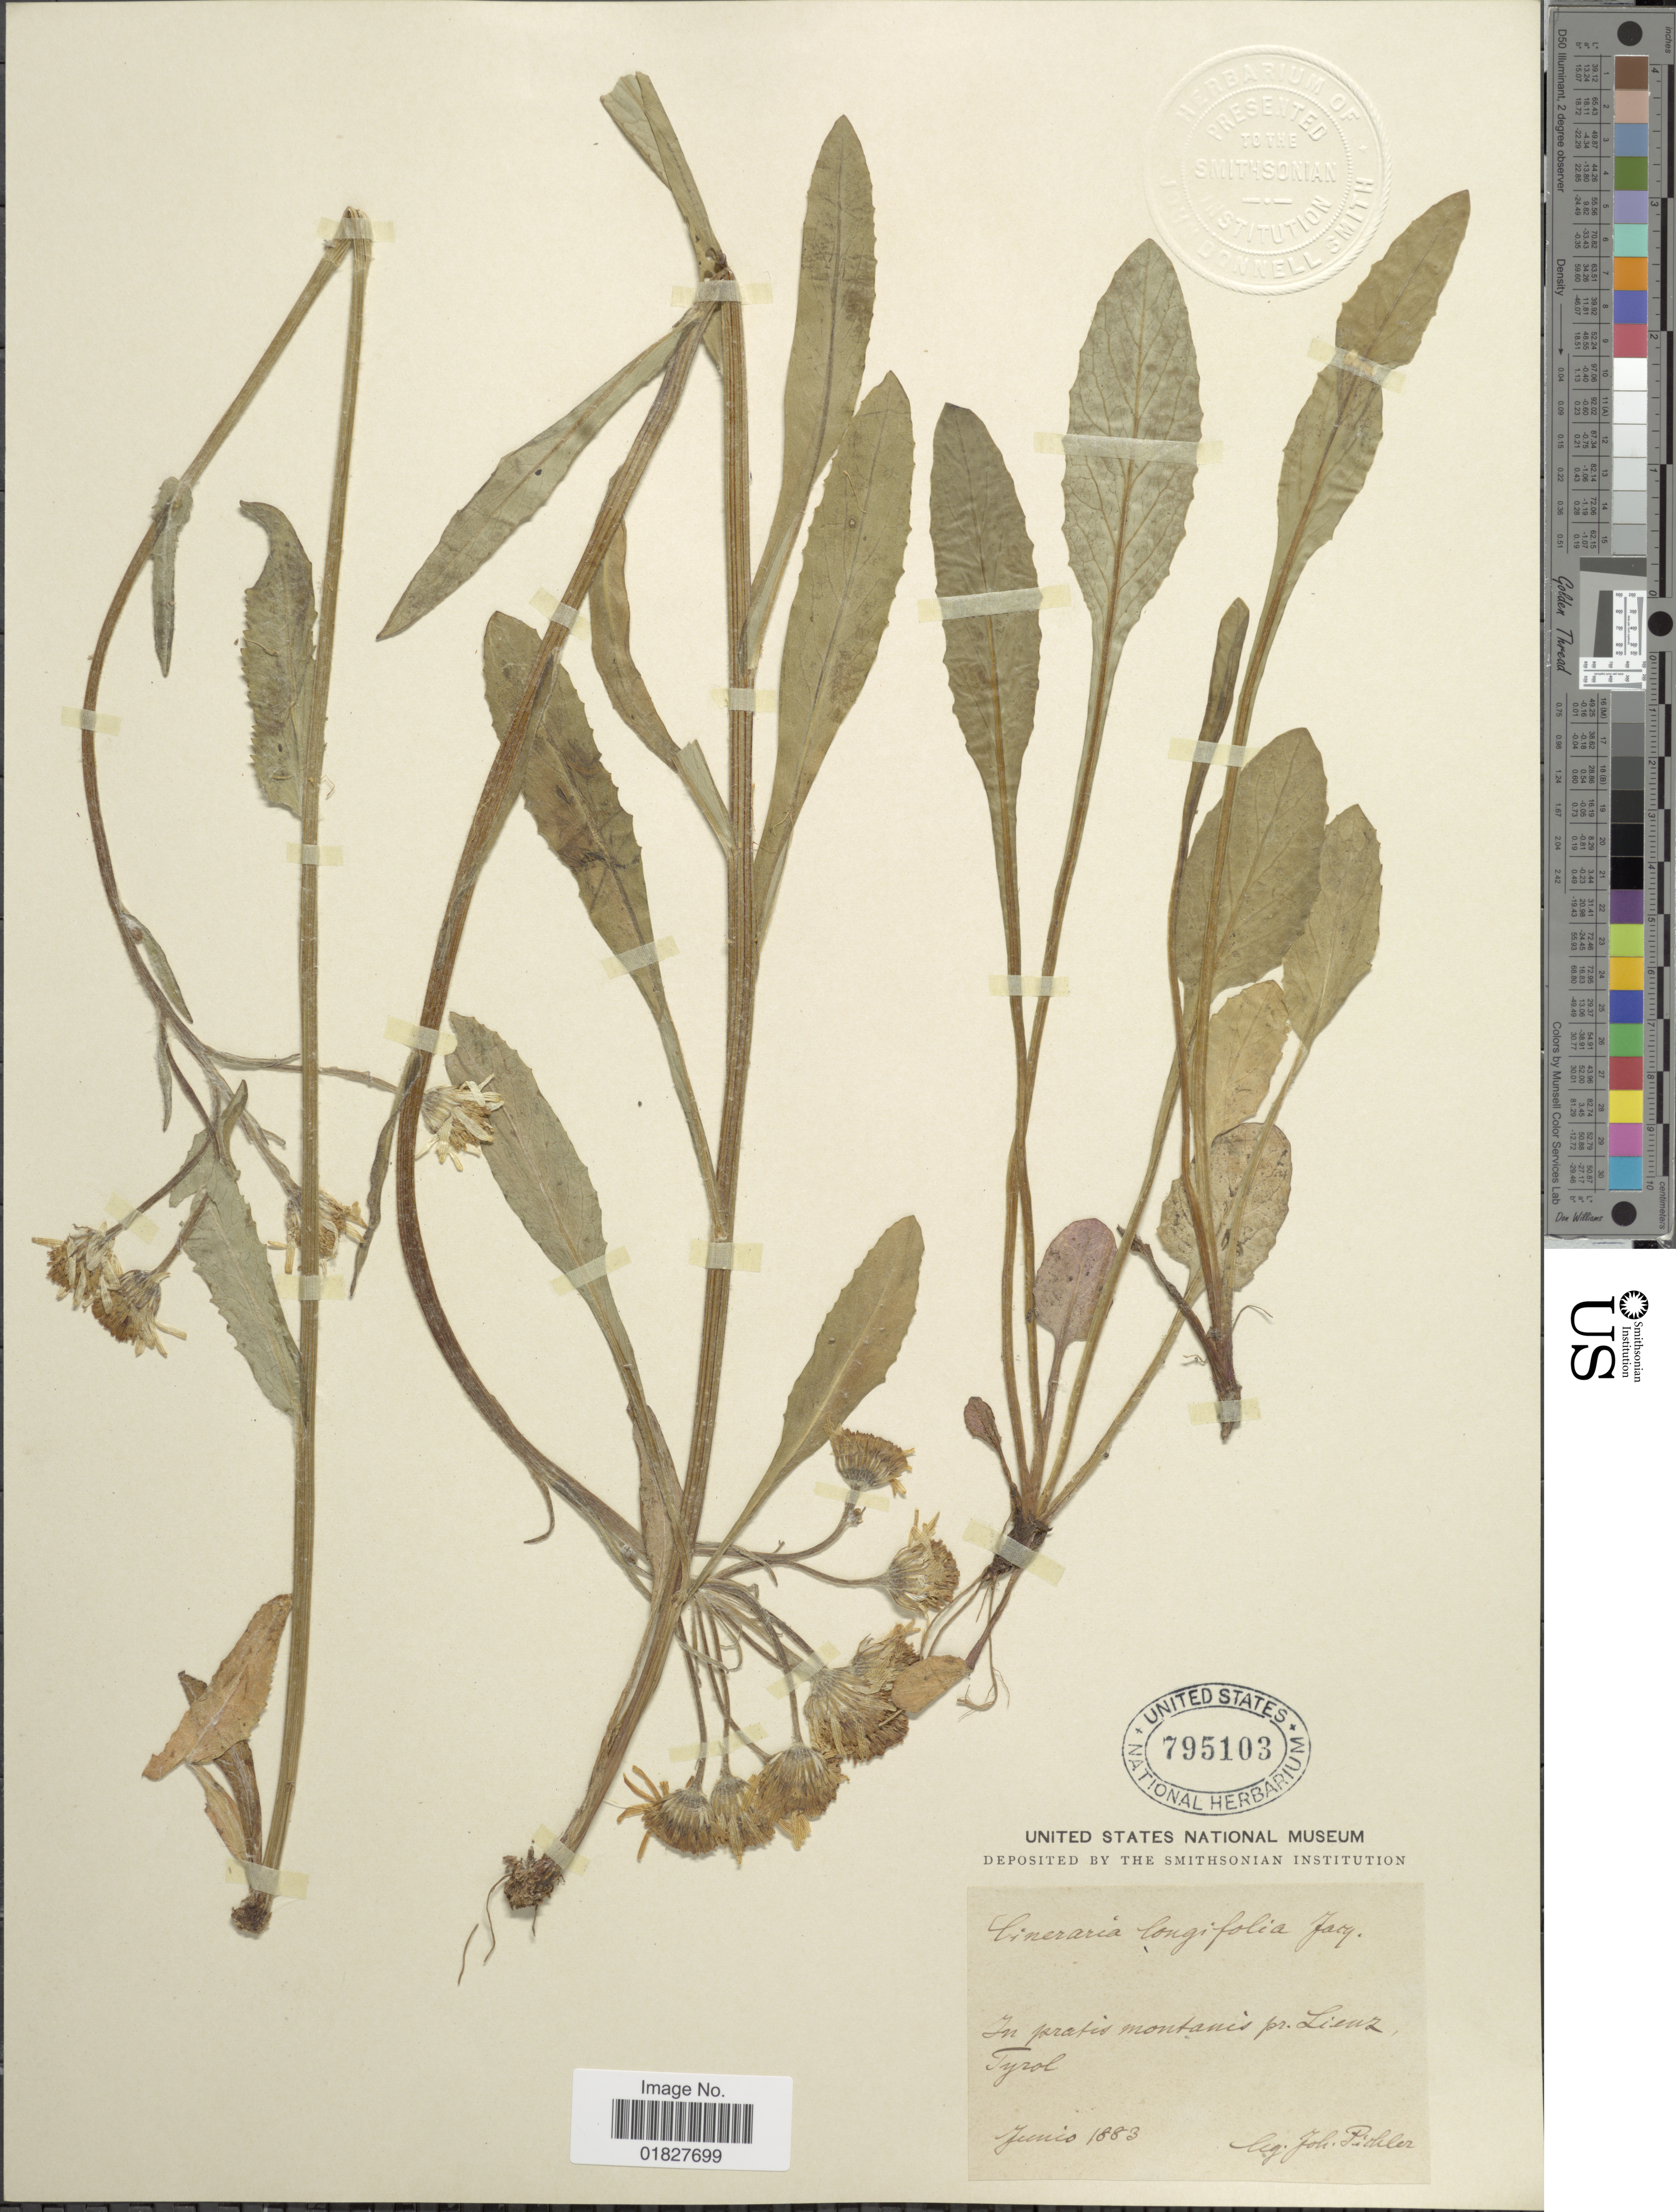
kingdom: Plantae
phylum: Tracheophyta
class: Magnoliopsida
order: Asterales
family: Asteraceae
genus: Cineraria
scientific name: Cineraria longifolia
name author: Jacquinot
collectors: Pichler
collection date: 1883-06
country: Austria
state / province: Tirol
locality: Pr. Lienz, Tyrol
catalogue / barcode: US 795103